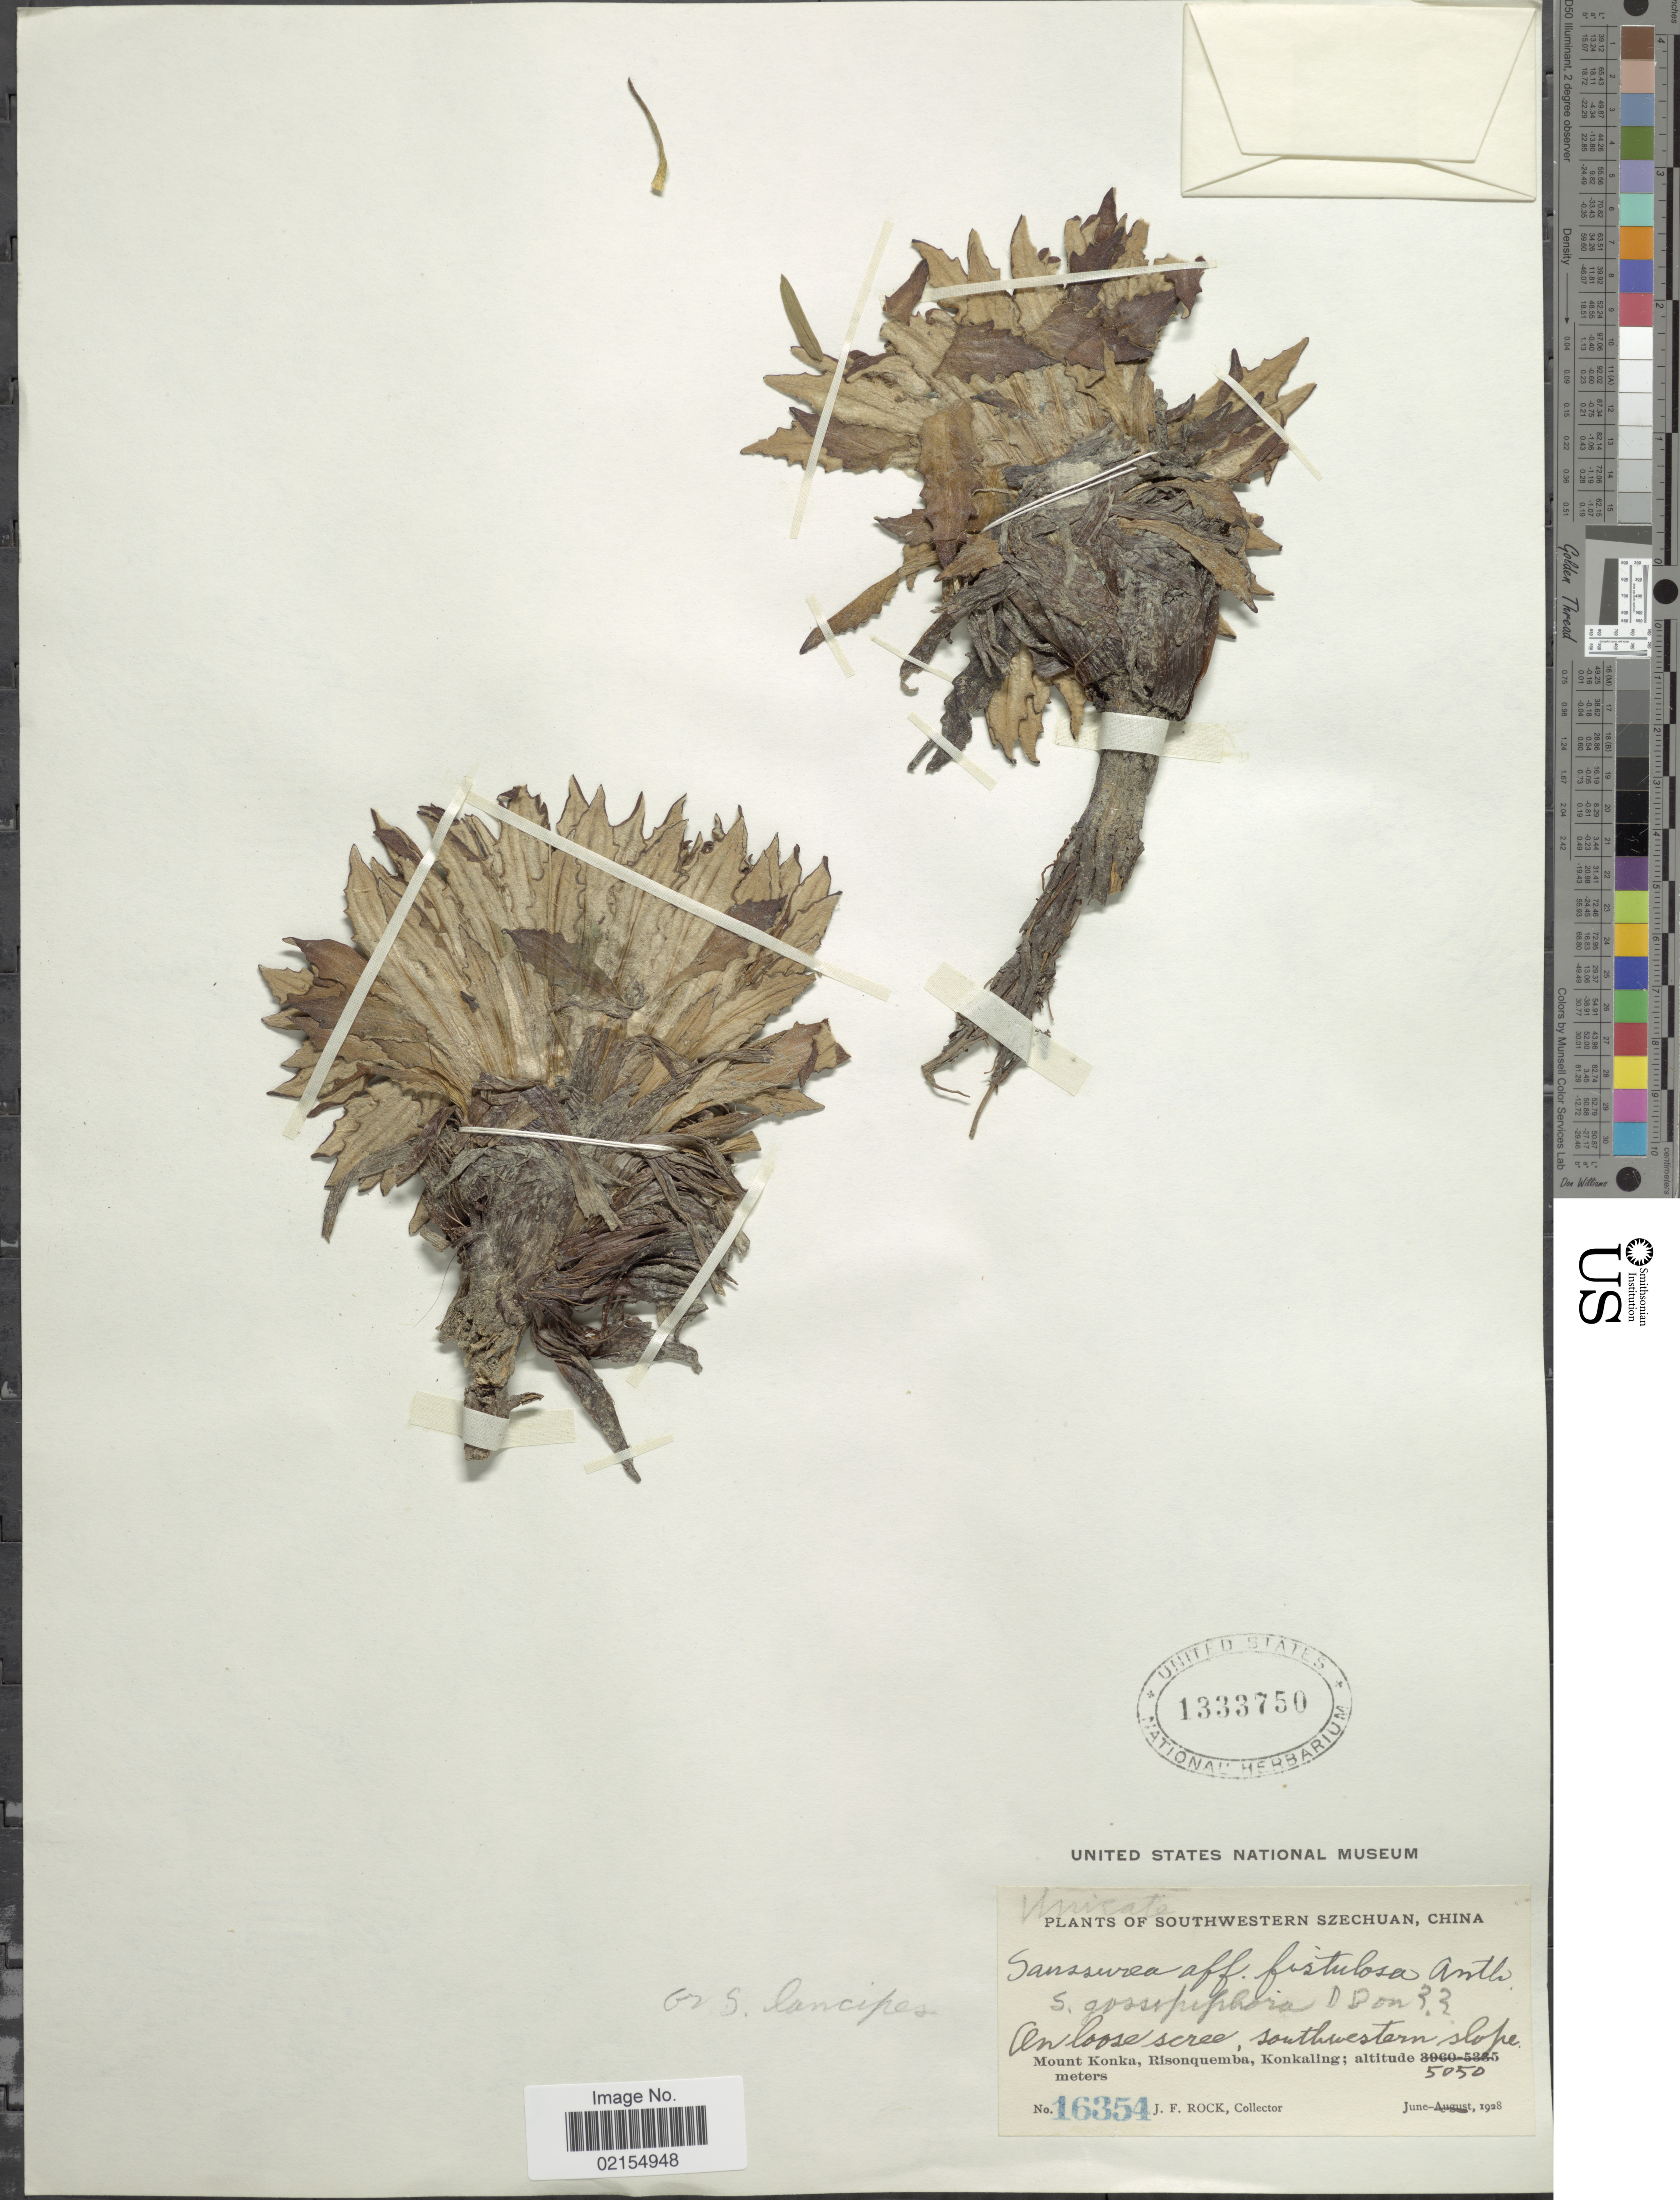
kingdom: Plantae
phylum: Tracheophyta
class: Magnoliopsida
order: Asterales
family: Asteraceae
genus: Saussurea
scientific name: Saussurea quercifolia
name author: W.W. Sm.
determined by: Chen, Yousheng S.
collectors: J. Rock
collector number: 16354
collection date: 1928-06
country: China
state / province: Sichuan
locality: Southwestern Szechuan, China, Southwestern slope, Mount Konka, Risonquemba, Konkaling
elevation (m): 5050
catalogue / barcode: US 1333750